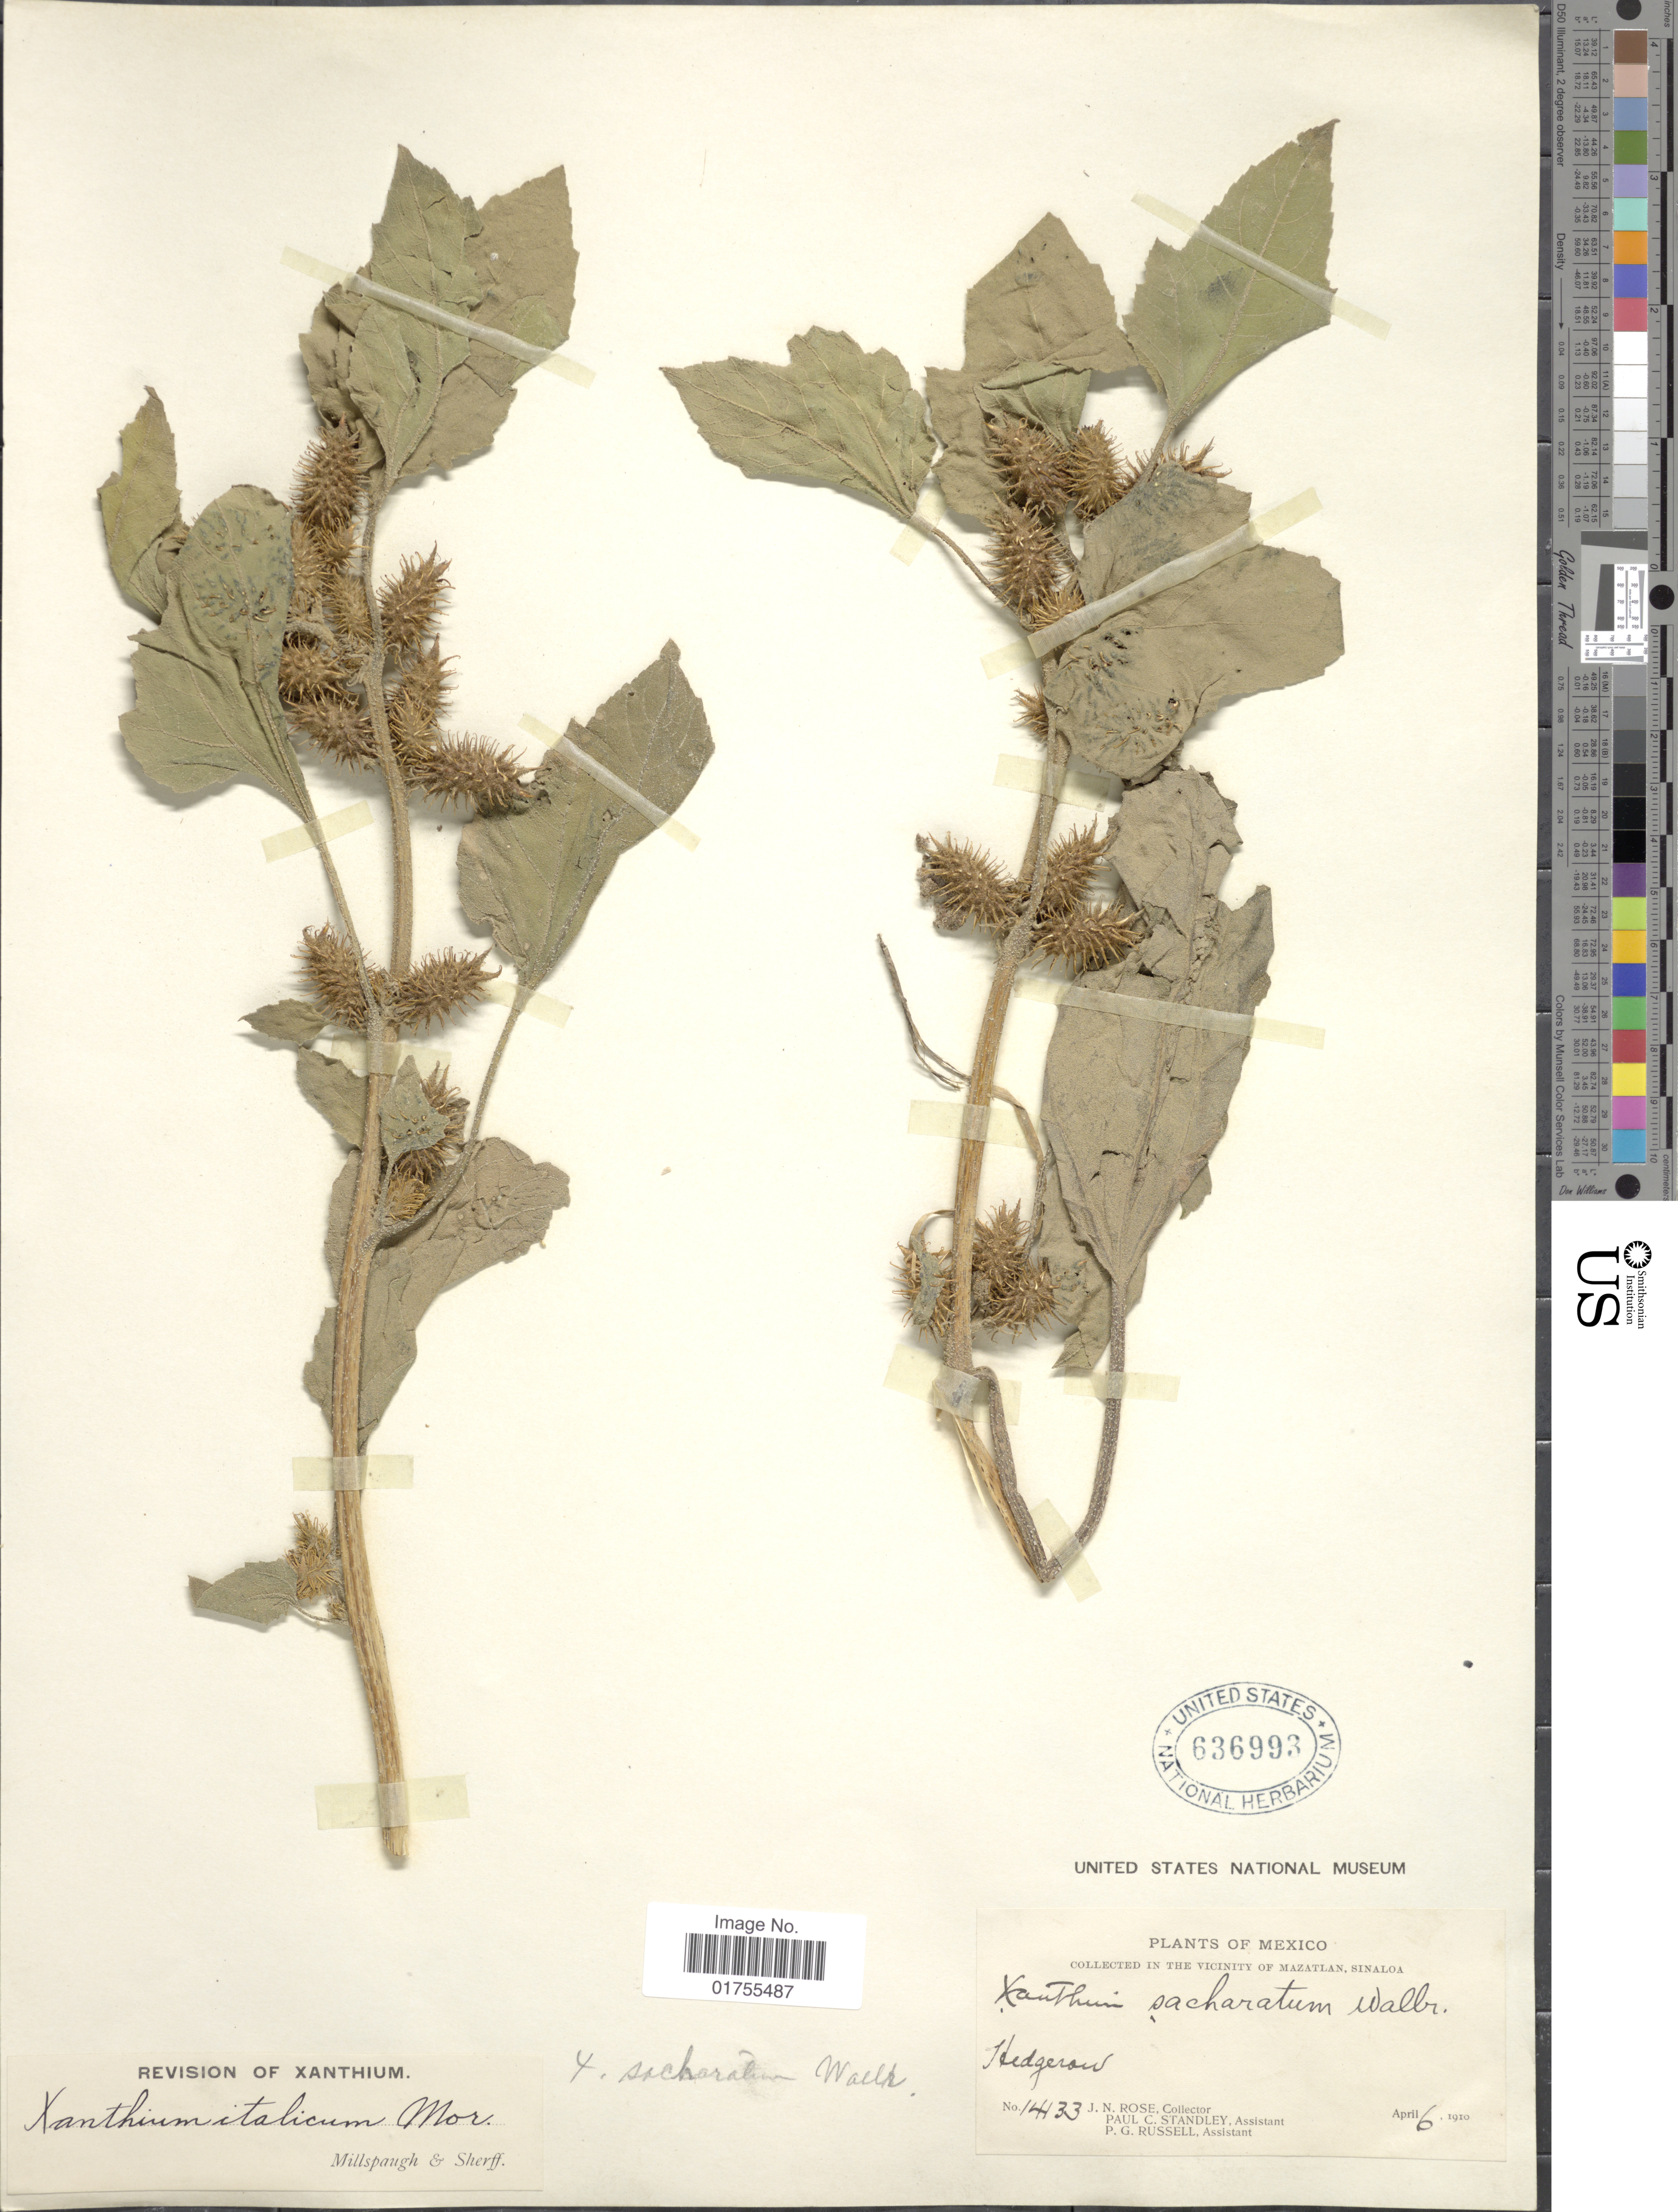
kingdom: Plantae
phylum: Tracheophyta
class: Magnoliopsida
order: Asterales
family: Asteraceae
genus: Xanthium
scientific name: Xanthium italicum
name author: Moretti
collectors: J. N. Rose, P. C. Standley & P. G. Russell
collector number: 14433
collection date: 1910-04-06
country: Mexico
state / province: Sinaloa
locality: In the vicinity of Mazatlan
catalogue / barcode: US 636993